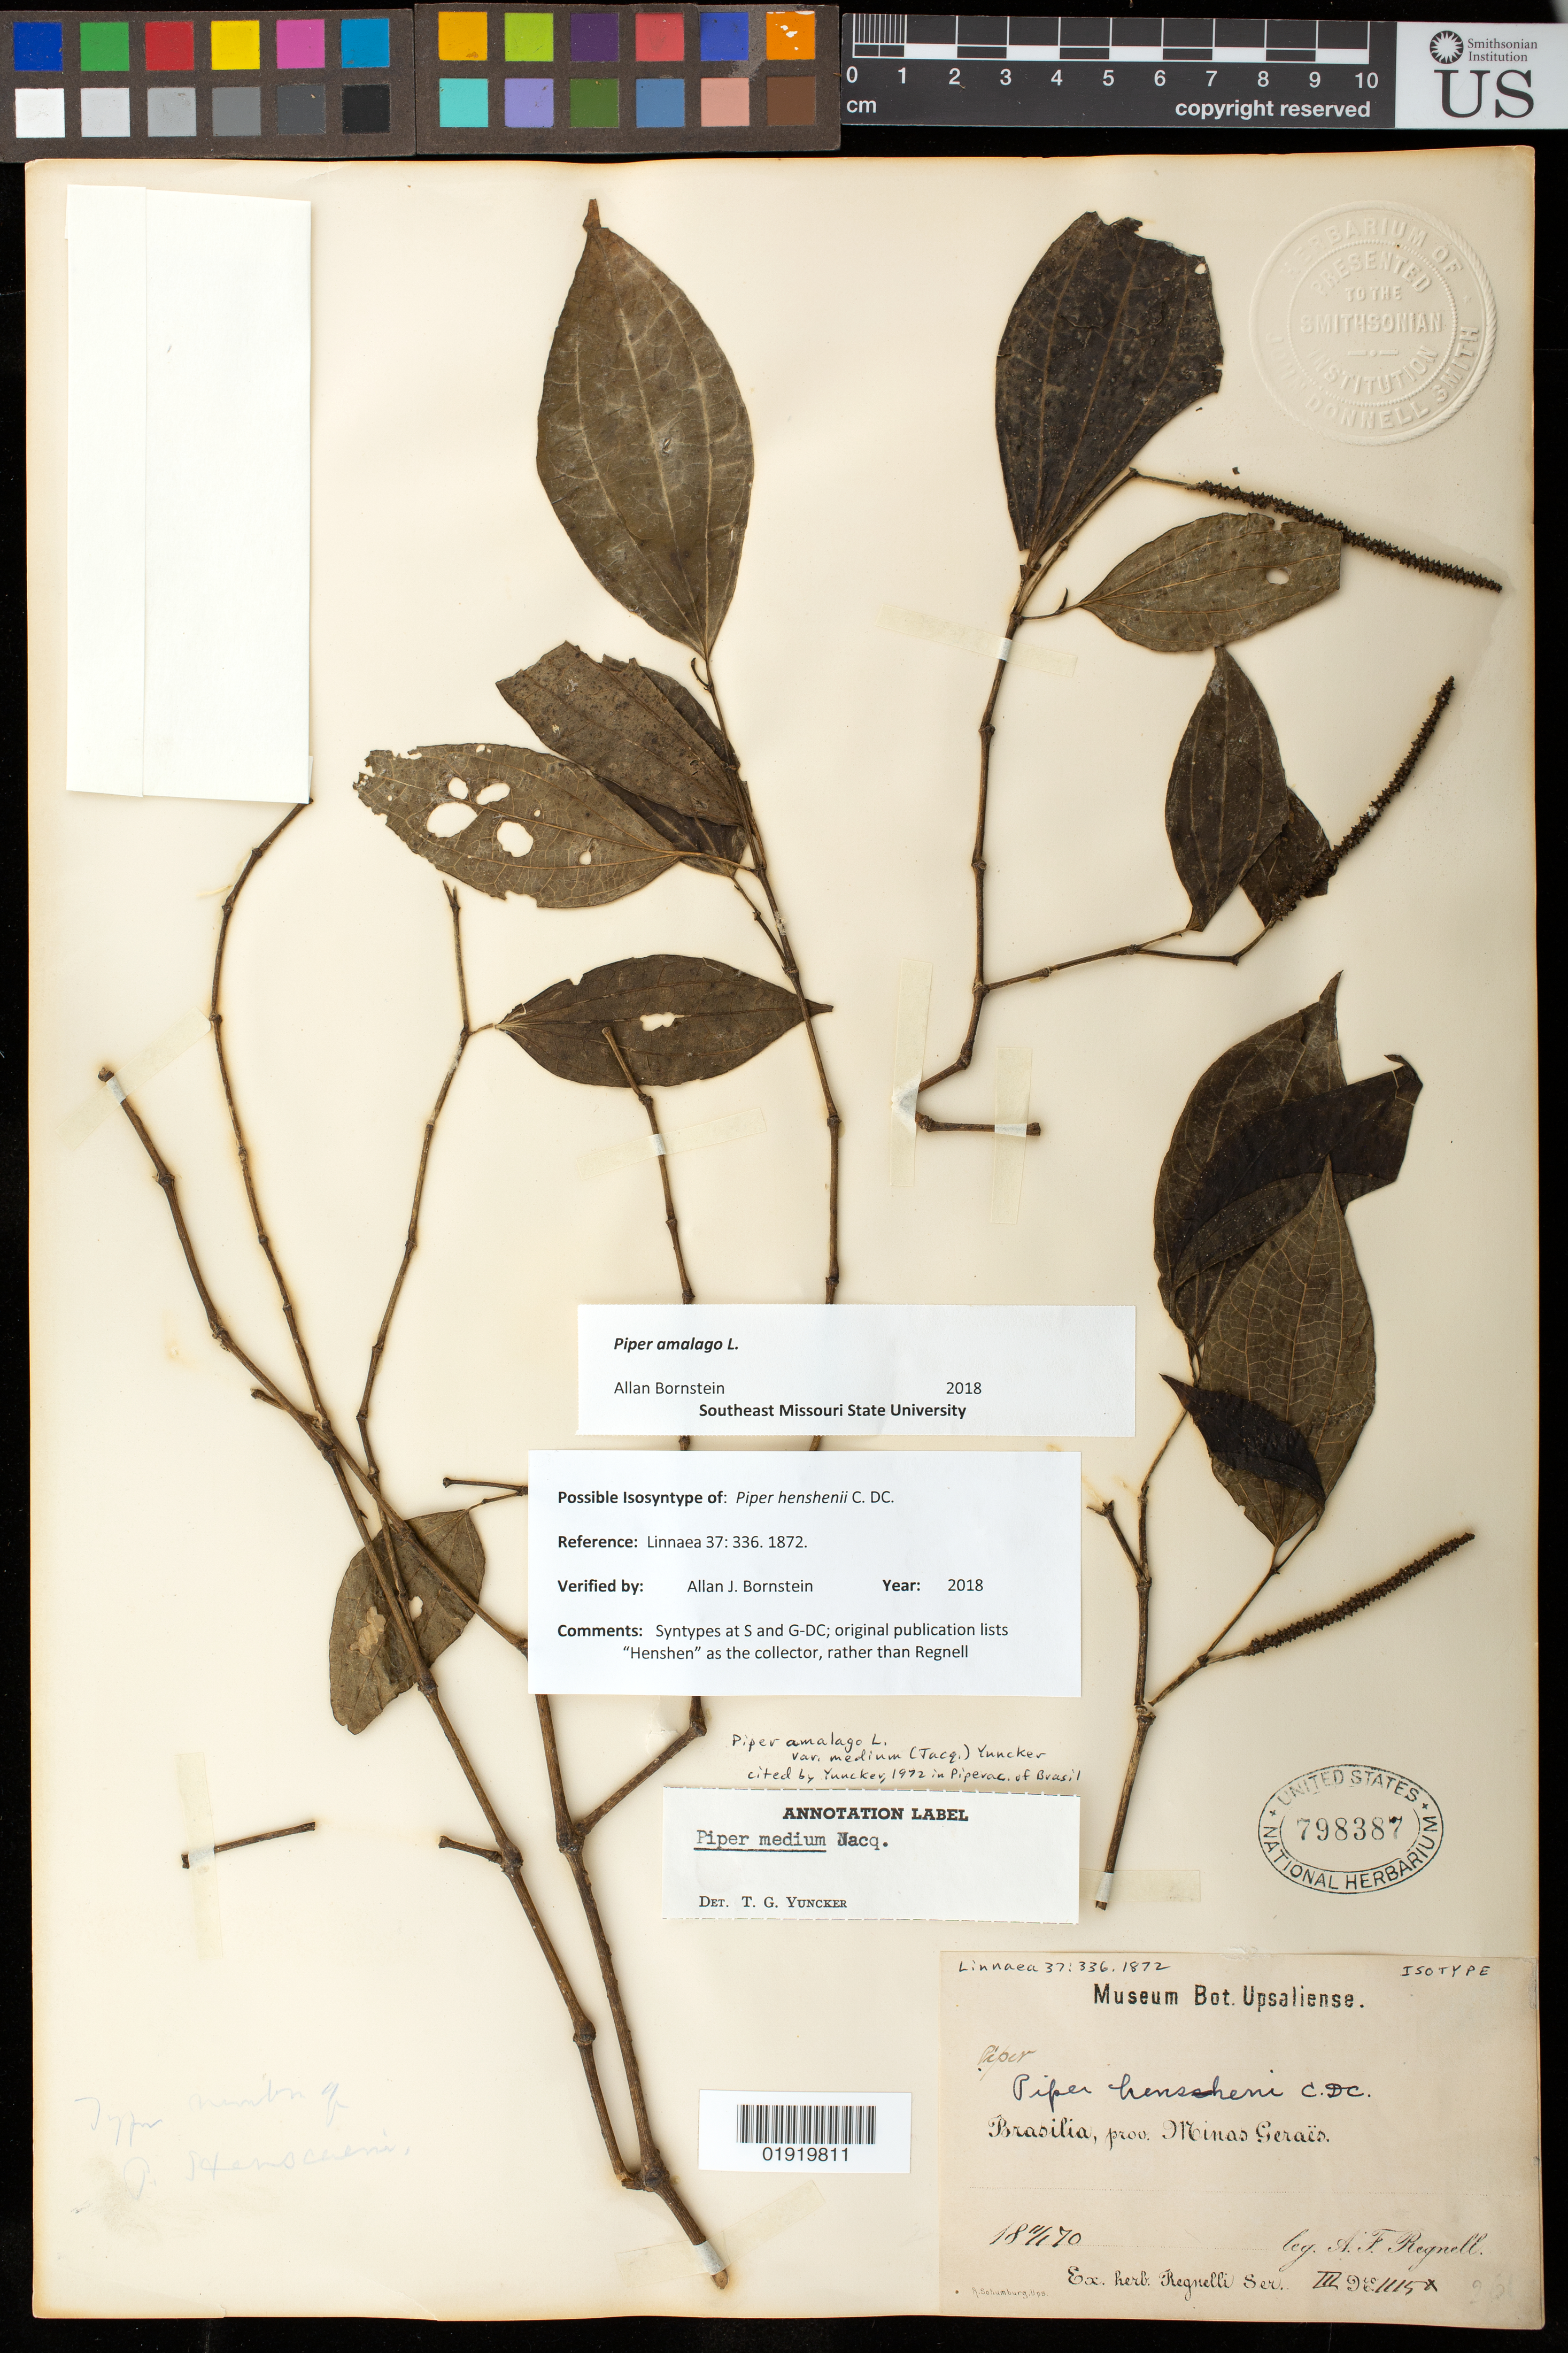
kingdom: Plantae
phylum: Tracheophyta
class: Magnoliopsida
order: Piperales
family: Piperaceae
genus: Piper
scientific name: Piper henshenii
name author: C. DC.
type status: Isosyntype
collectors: A. F. Regnell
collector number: III 1115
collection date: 1870-01-11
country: Brazil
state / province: Minas Gerais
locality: Prov. Minas Geraes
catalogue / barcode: US 798387